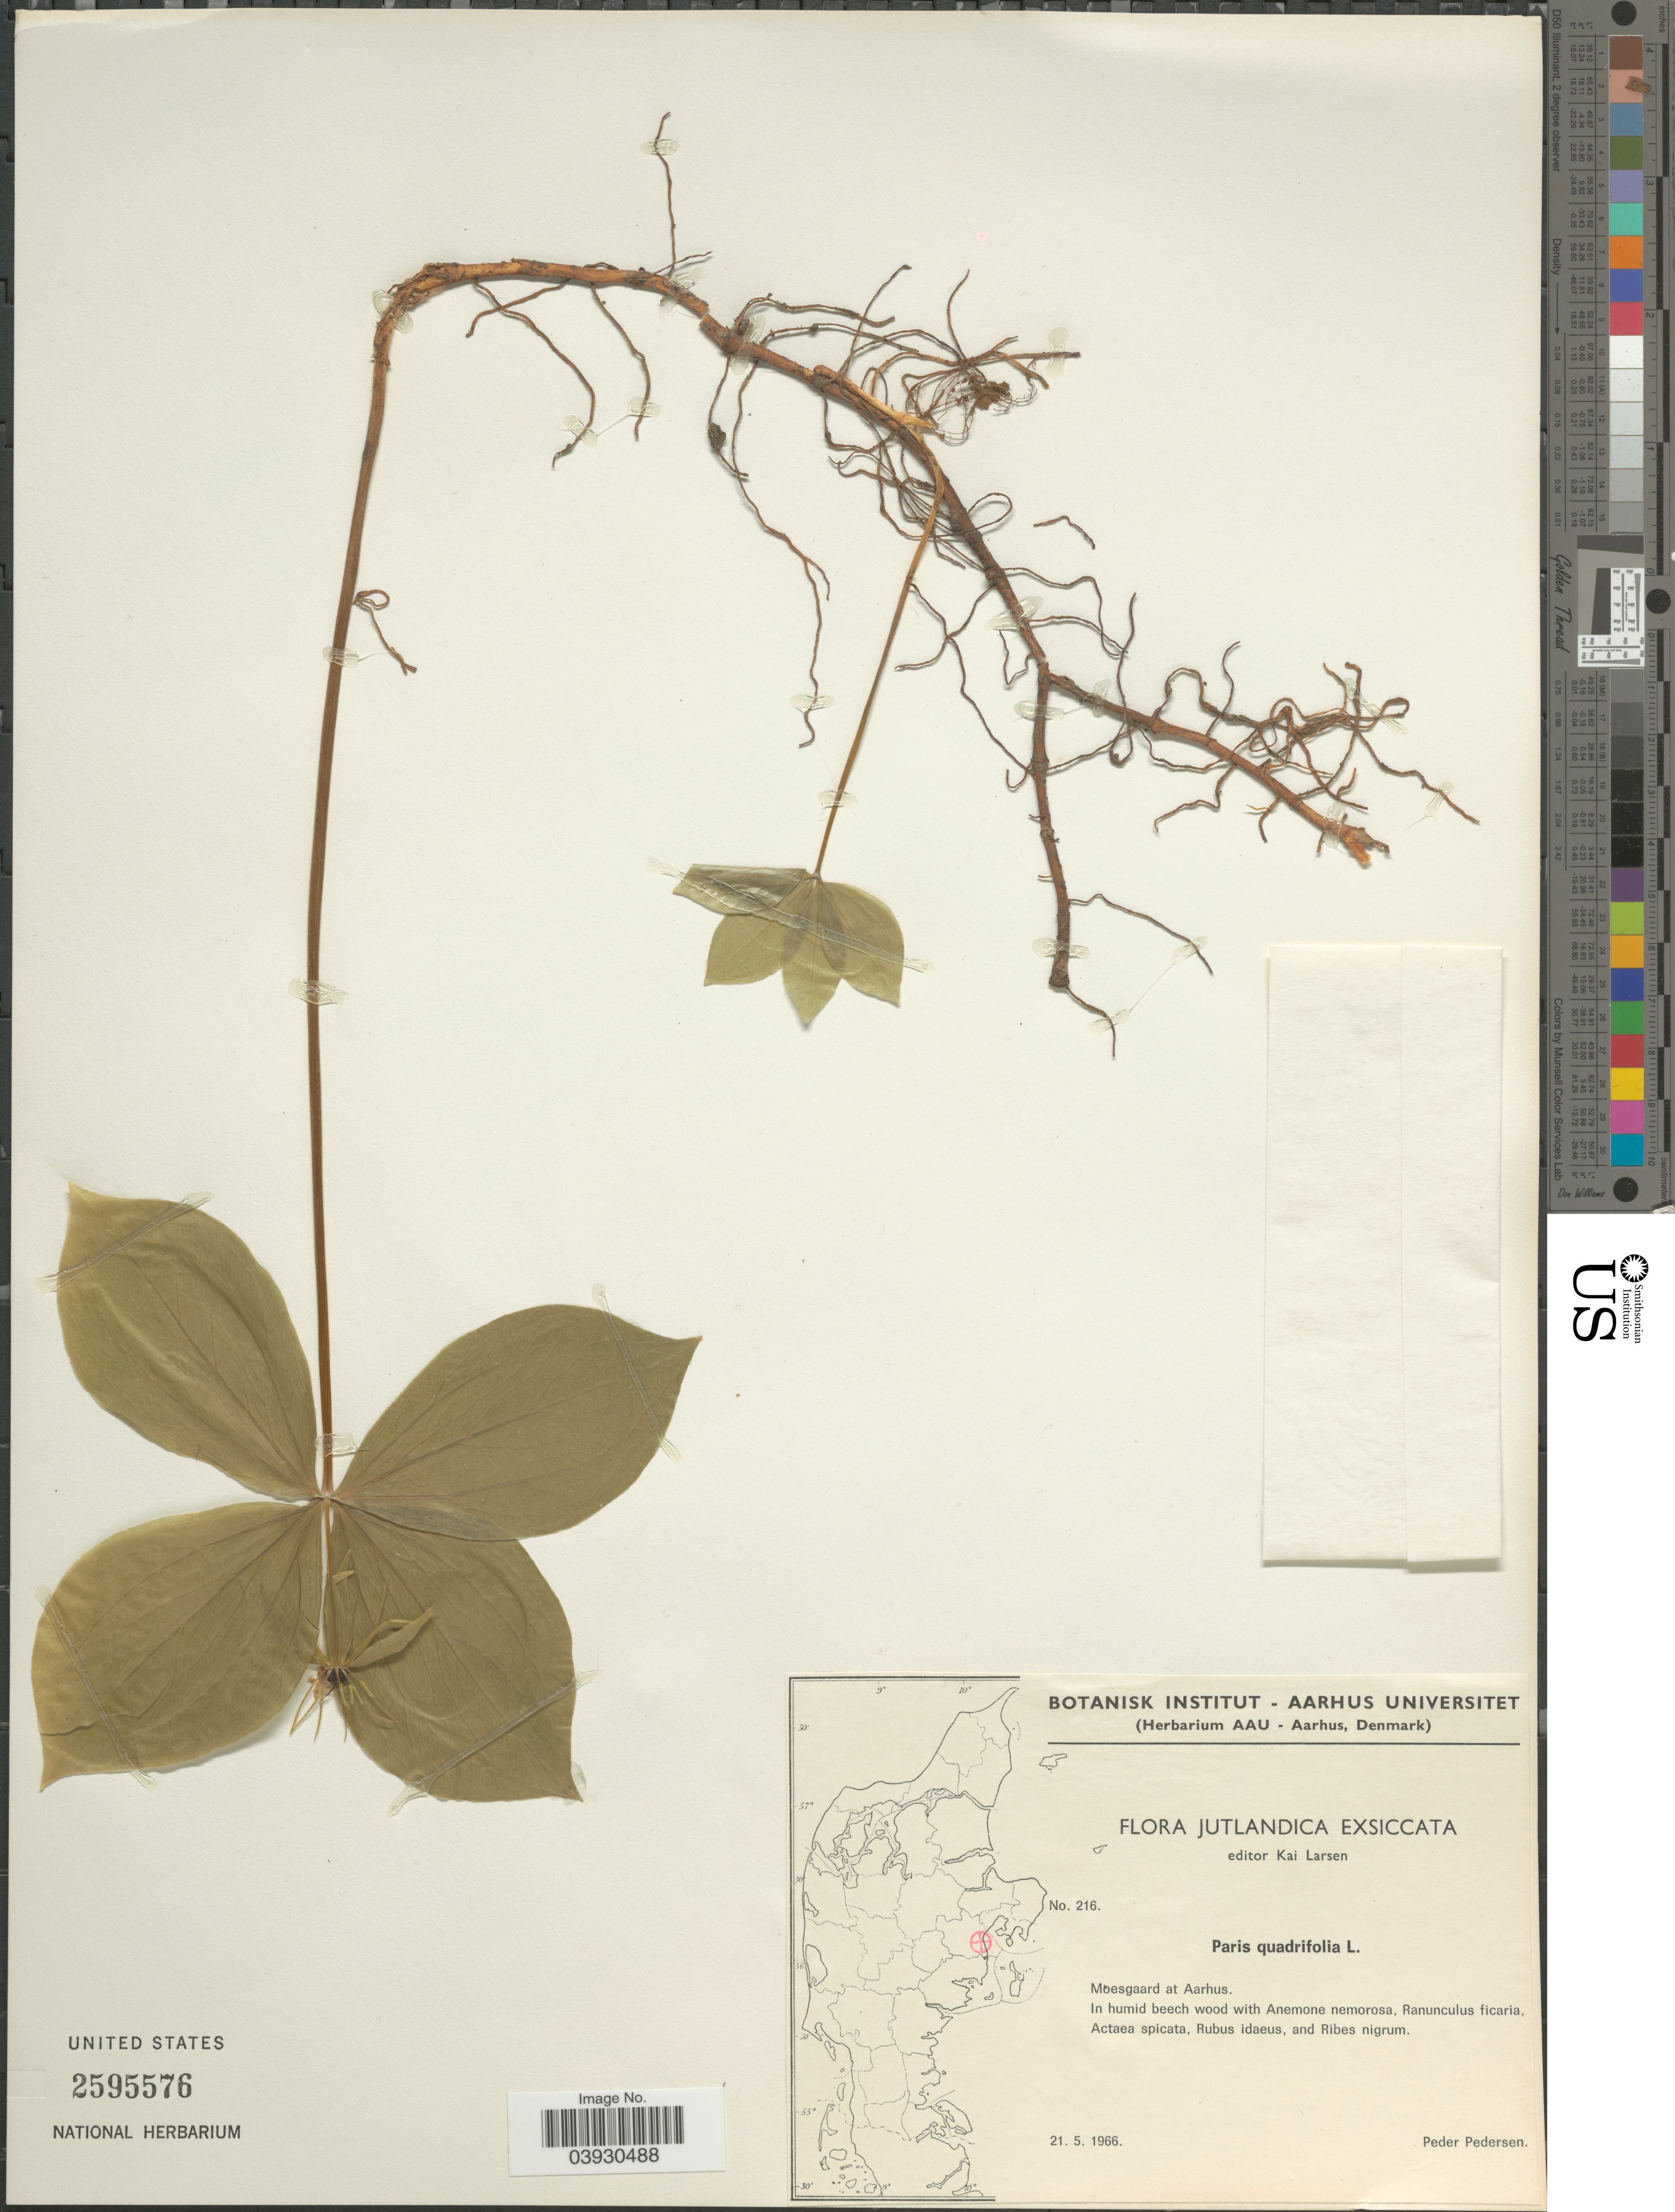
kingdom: Plantae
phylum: Tracheophyta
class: Liliopsida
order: Liliales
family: Melanthiaceae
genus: Paris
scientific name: Paris quadrifolia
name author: L.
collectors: P. Pedersen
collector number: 216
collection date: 1966-05-21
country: Denmark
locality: Jutlandica. Moesgaard at Aarhus.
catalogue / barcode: US 2595576